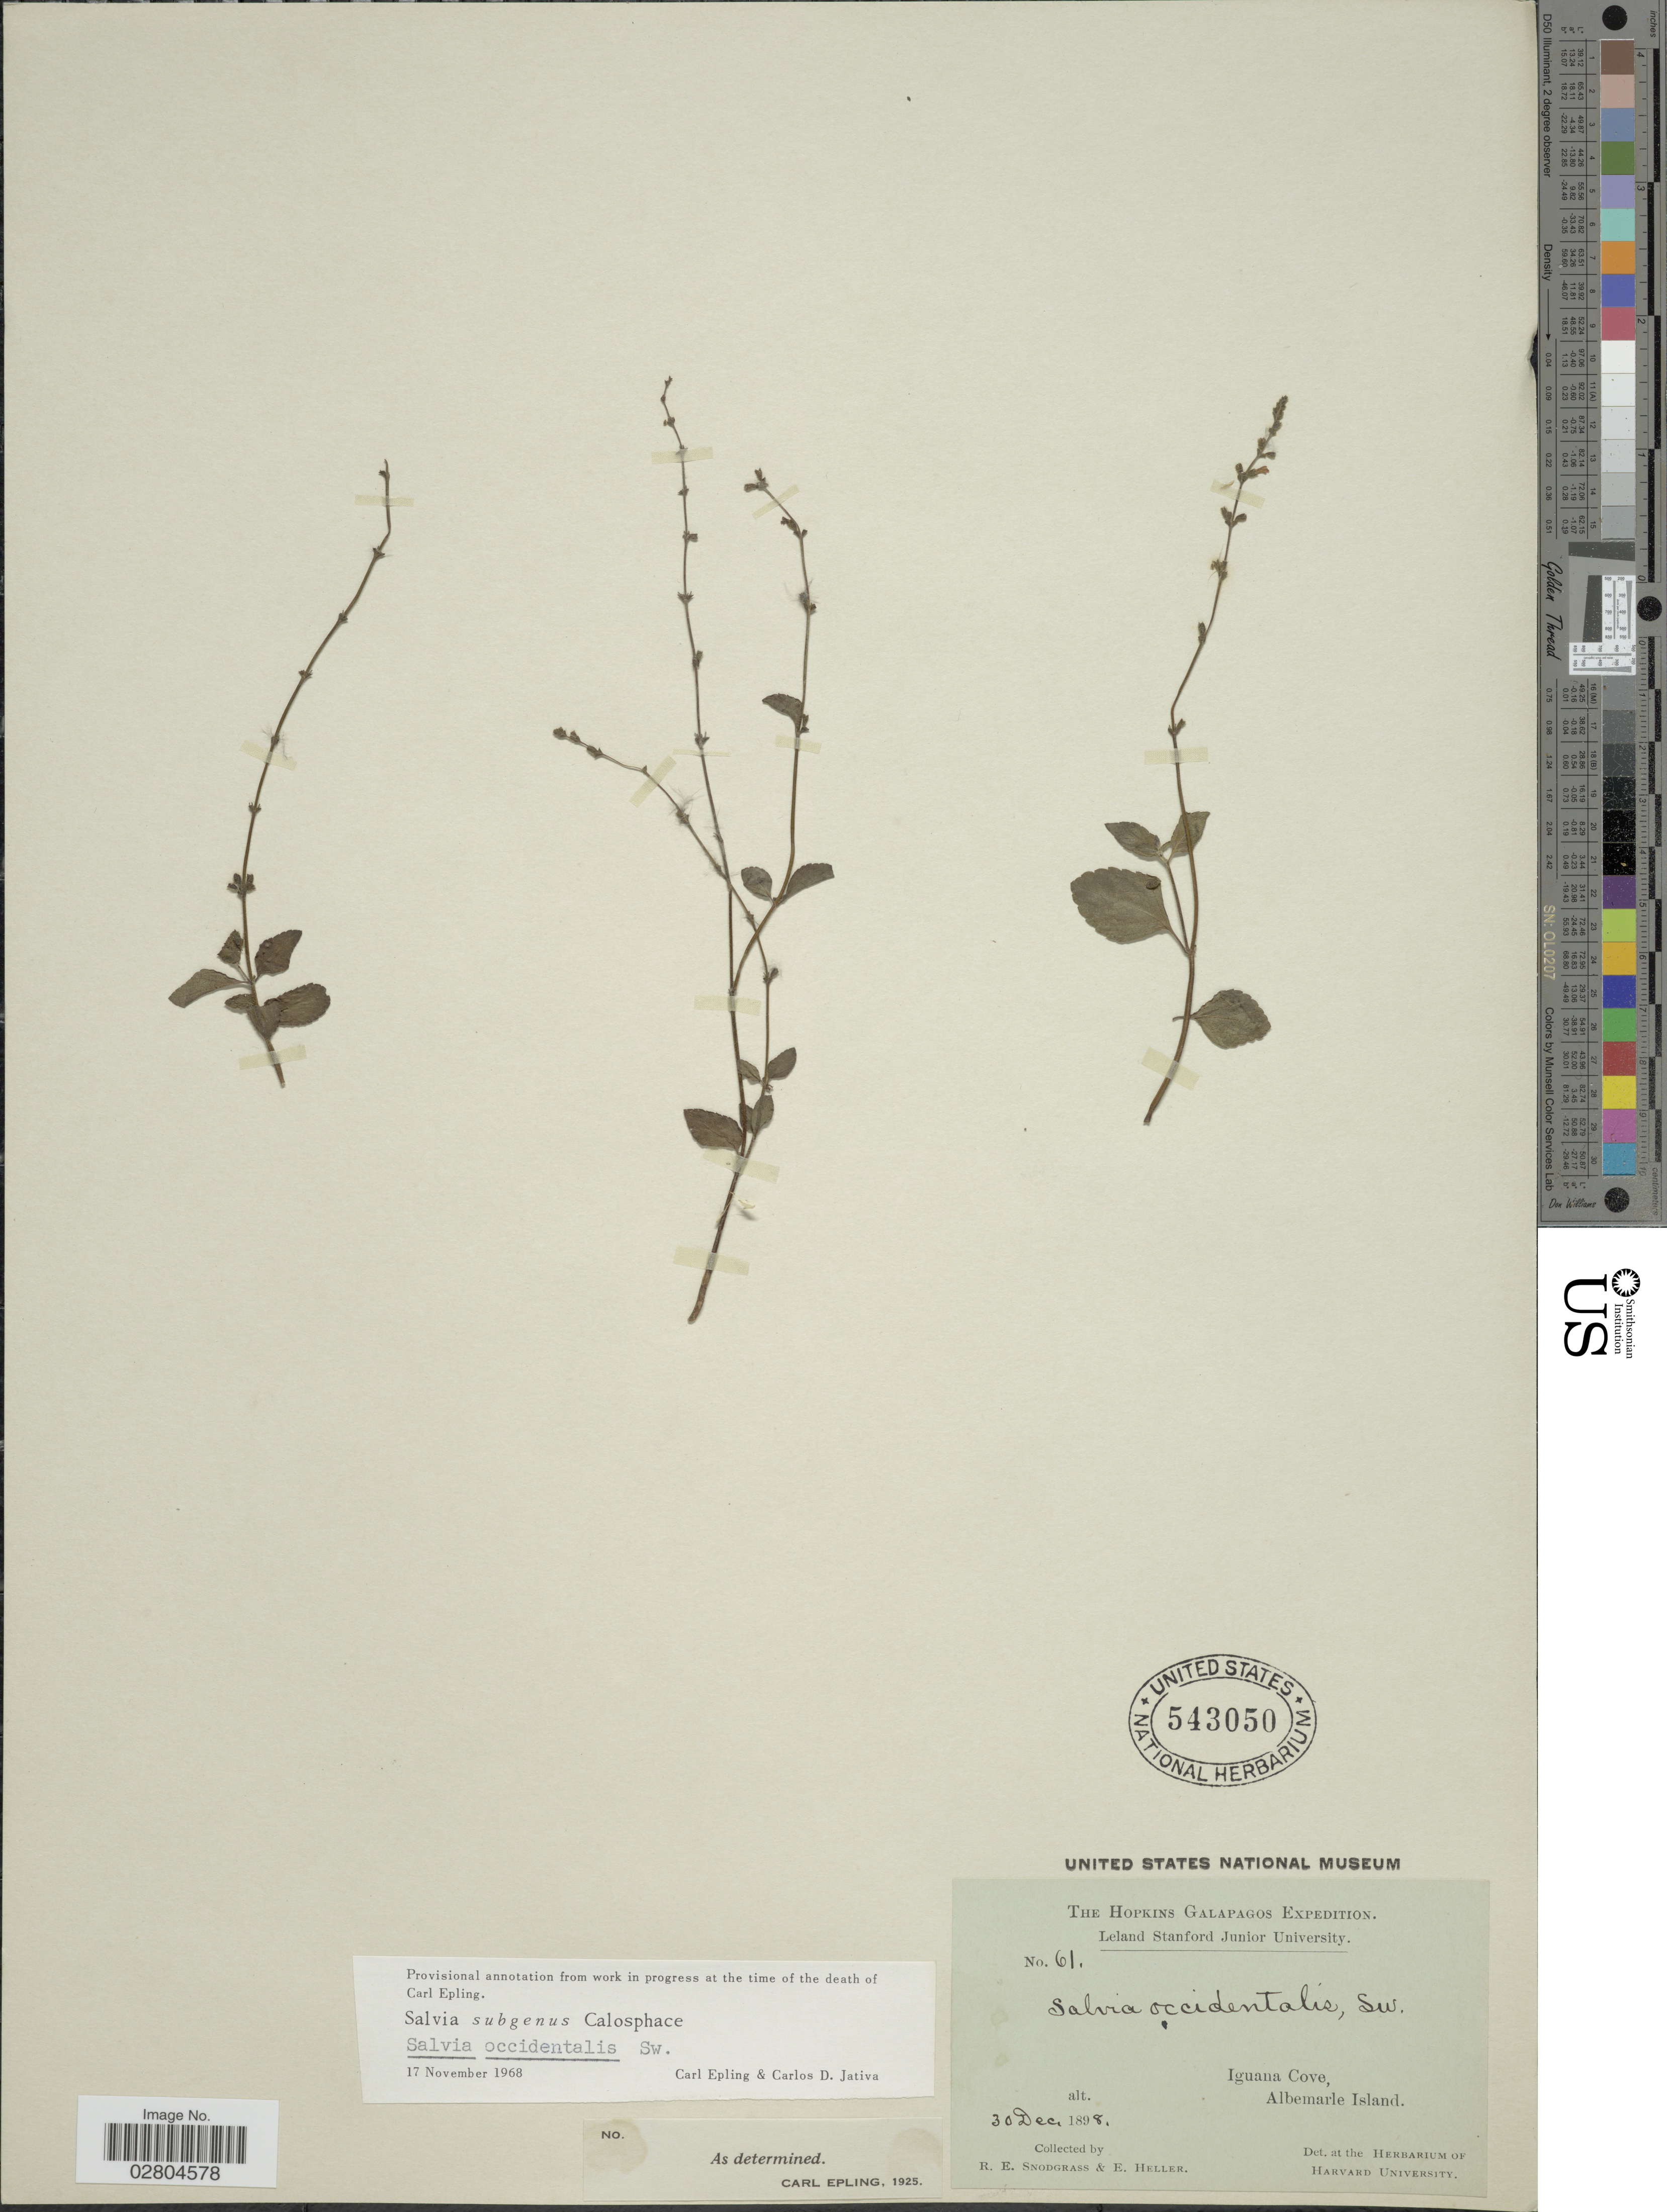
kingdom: Plantae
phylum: Tracheophyta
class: Magnoliopsida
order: Lamiales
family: Lamiaceae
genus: Salvia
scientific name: Salvia occidentalis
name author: Sw.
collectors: R. E. Snodgrass & E. Heller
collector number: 61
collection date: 1898-12-30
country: Ecuador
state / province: Colón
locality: Galapagos. Iguana Cove, Albemarle Island.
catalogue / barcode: US 543050